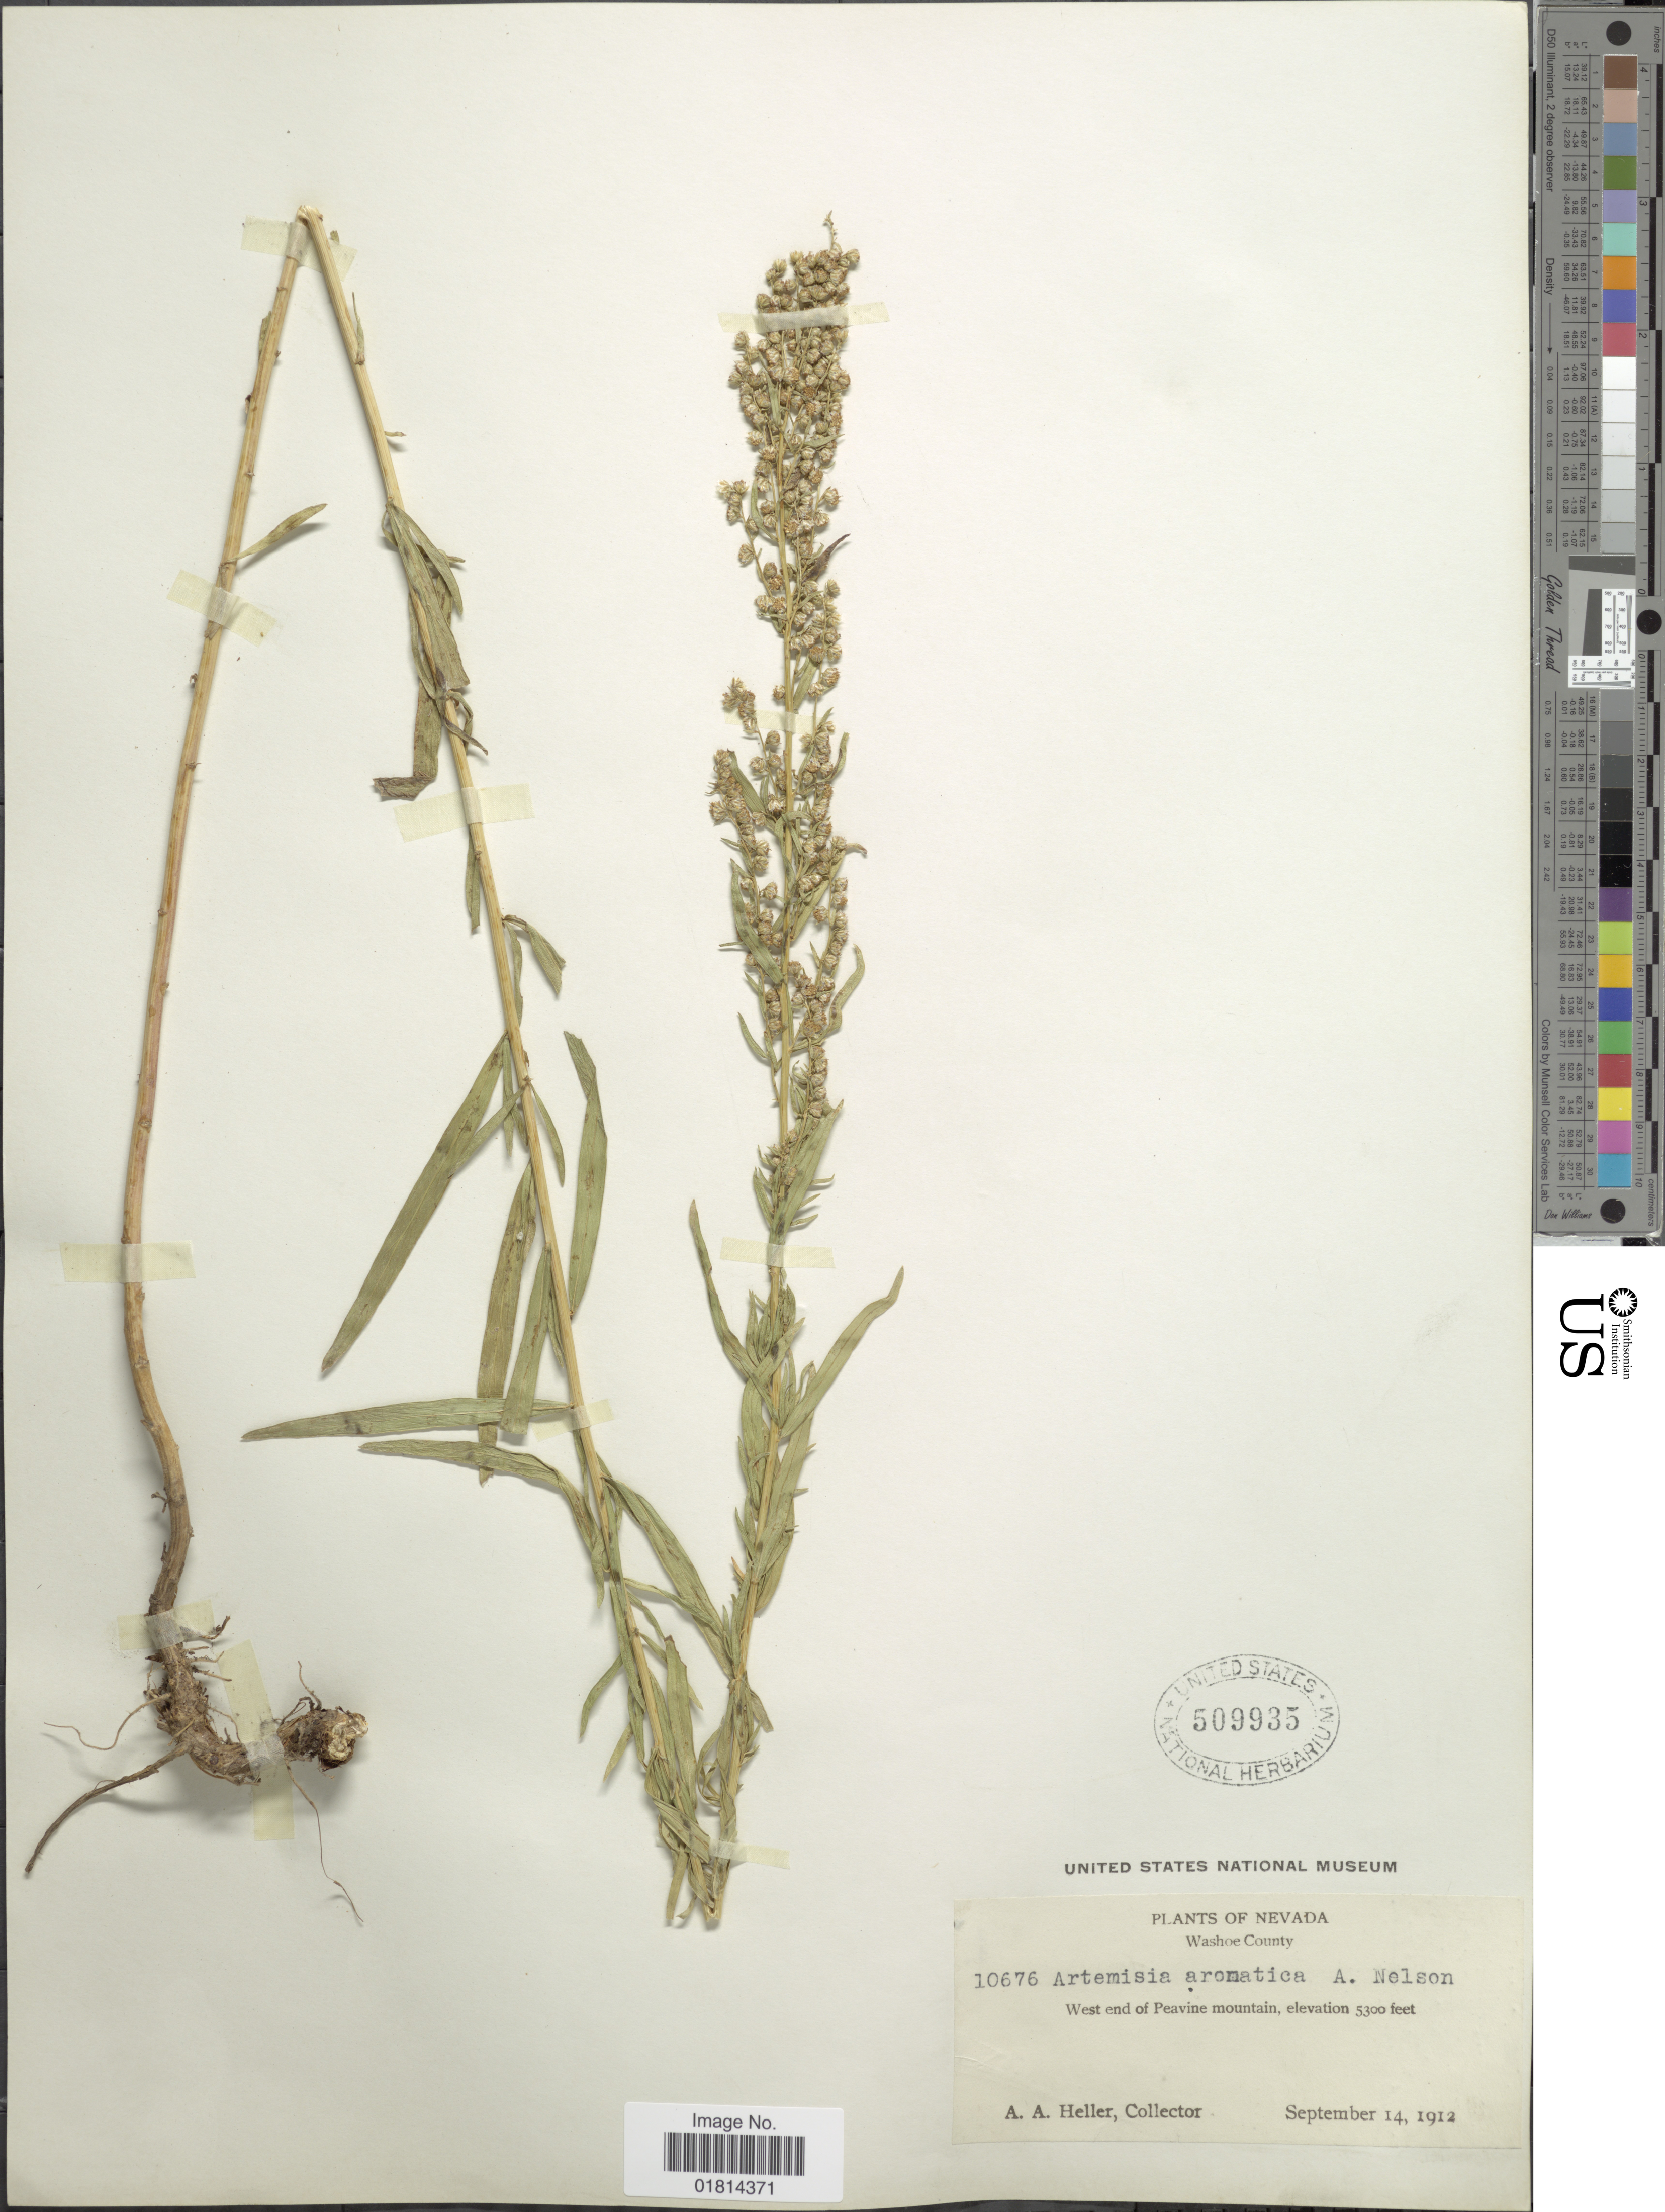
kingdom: Plantae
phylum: Tracheophyta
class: Magnoliopsida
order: Asterales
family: Asteraceae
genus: Artemisia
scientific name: Artemisia aromatica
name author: A. Nelson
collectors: A. A. Heller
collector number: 10676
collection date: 1912-09-14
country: United States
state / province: Nevada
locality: Washoe County. West end of Peavine mountain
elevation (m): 1615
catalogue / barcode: US 509935